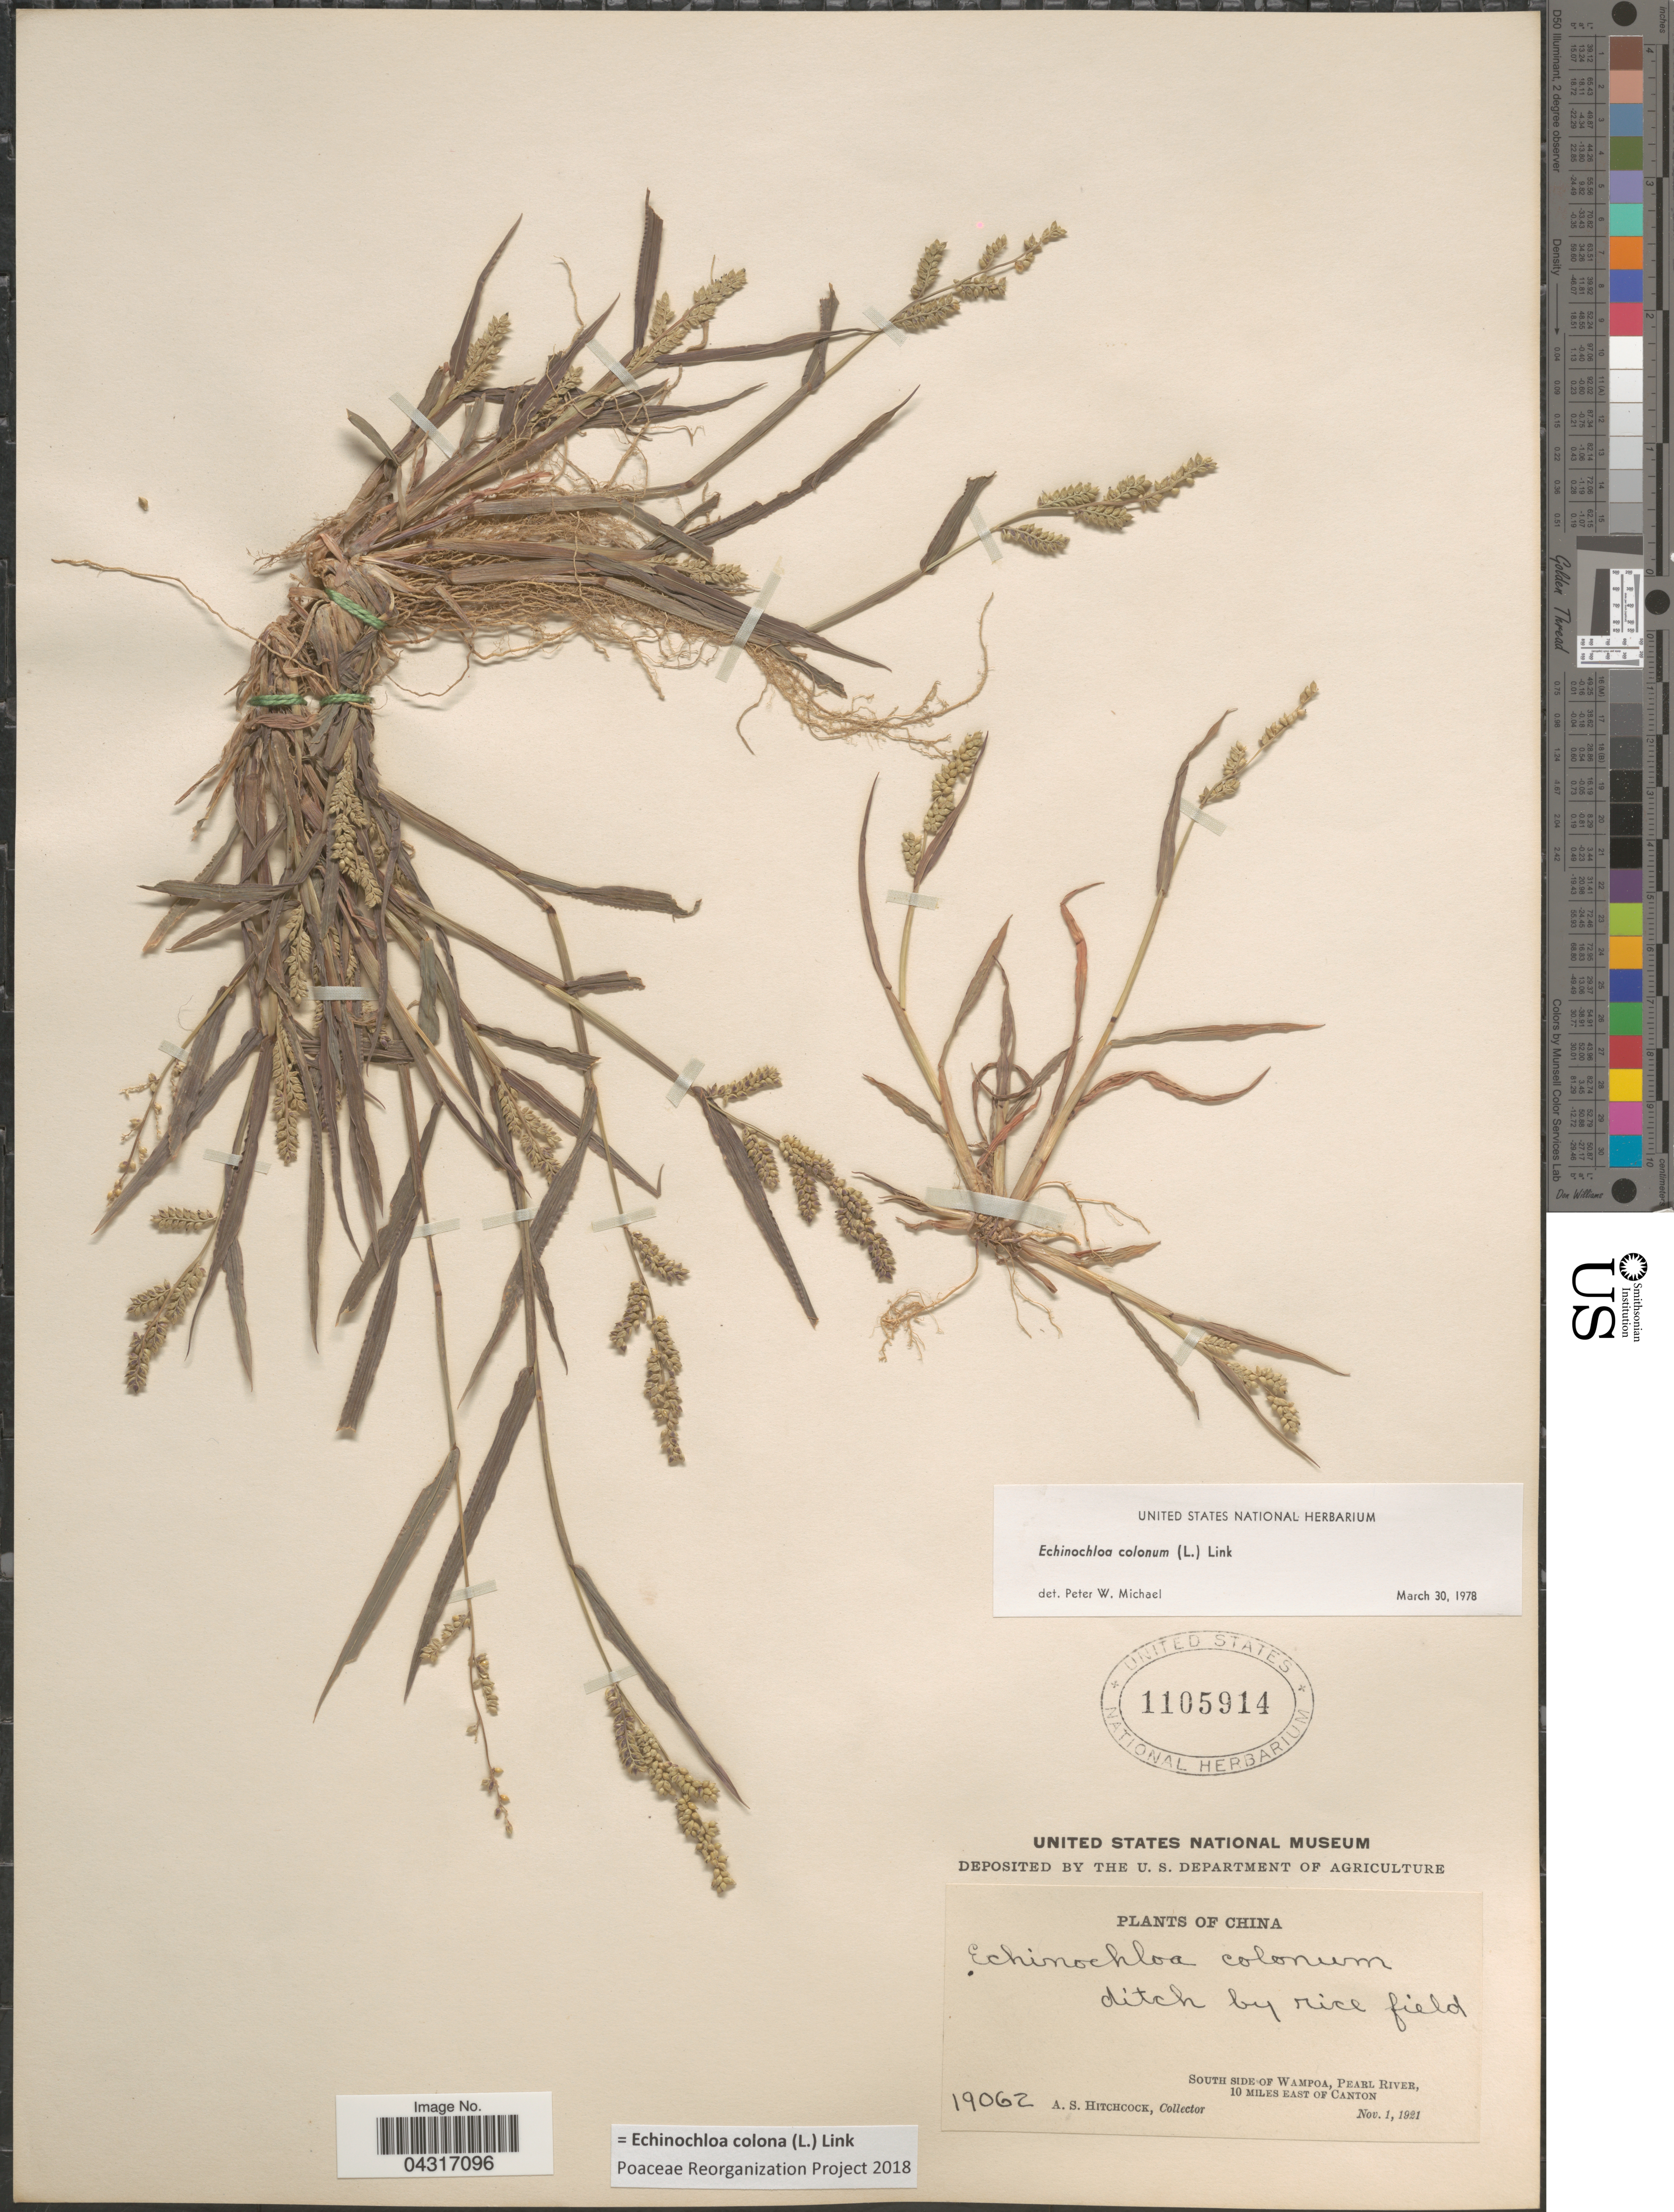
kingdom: Plantae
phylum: Tracheophyta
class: Liliopsida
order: Poales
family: Poaceae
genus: Echinochloa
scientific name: Echinochloa colona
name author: (L.) Link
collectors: A. S. Hitchcock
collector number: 19062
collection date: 1921-11-01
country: China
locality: South side of Wampoa, Pearl River, 10 miles East of Canton.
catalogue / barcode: US 1105914